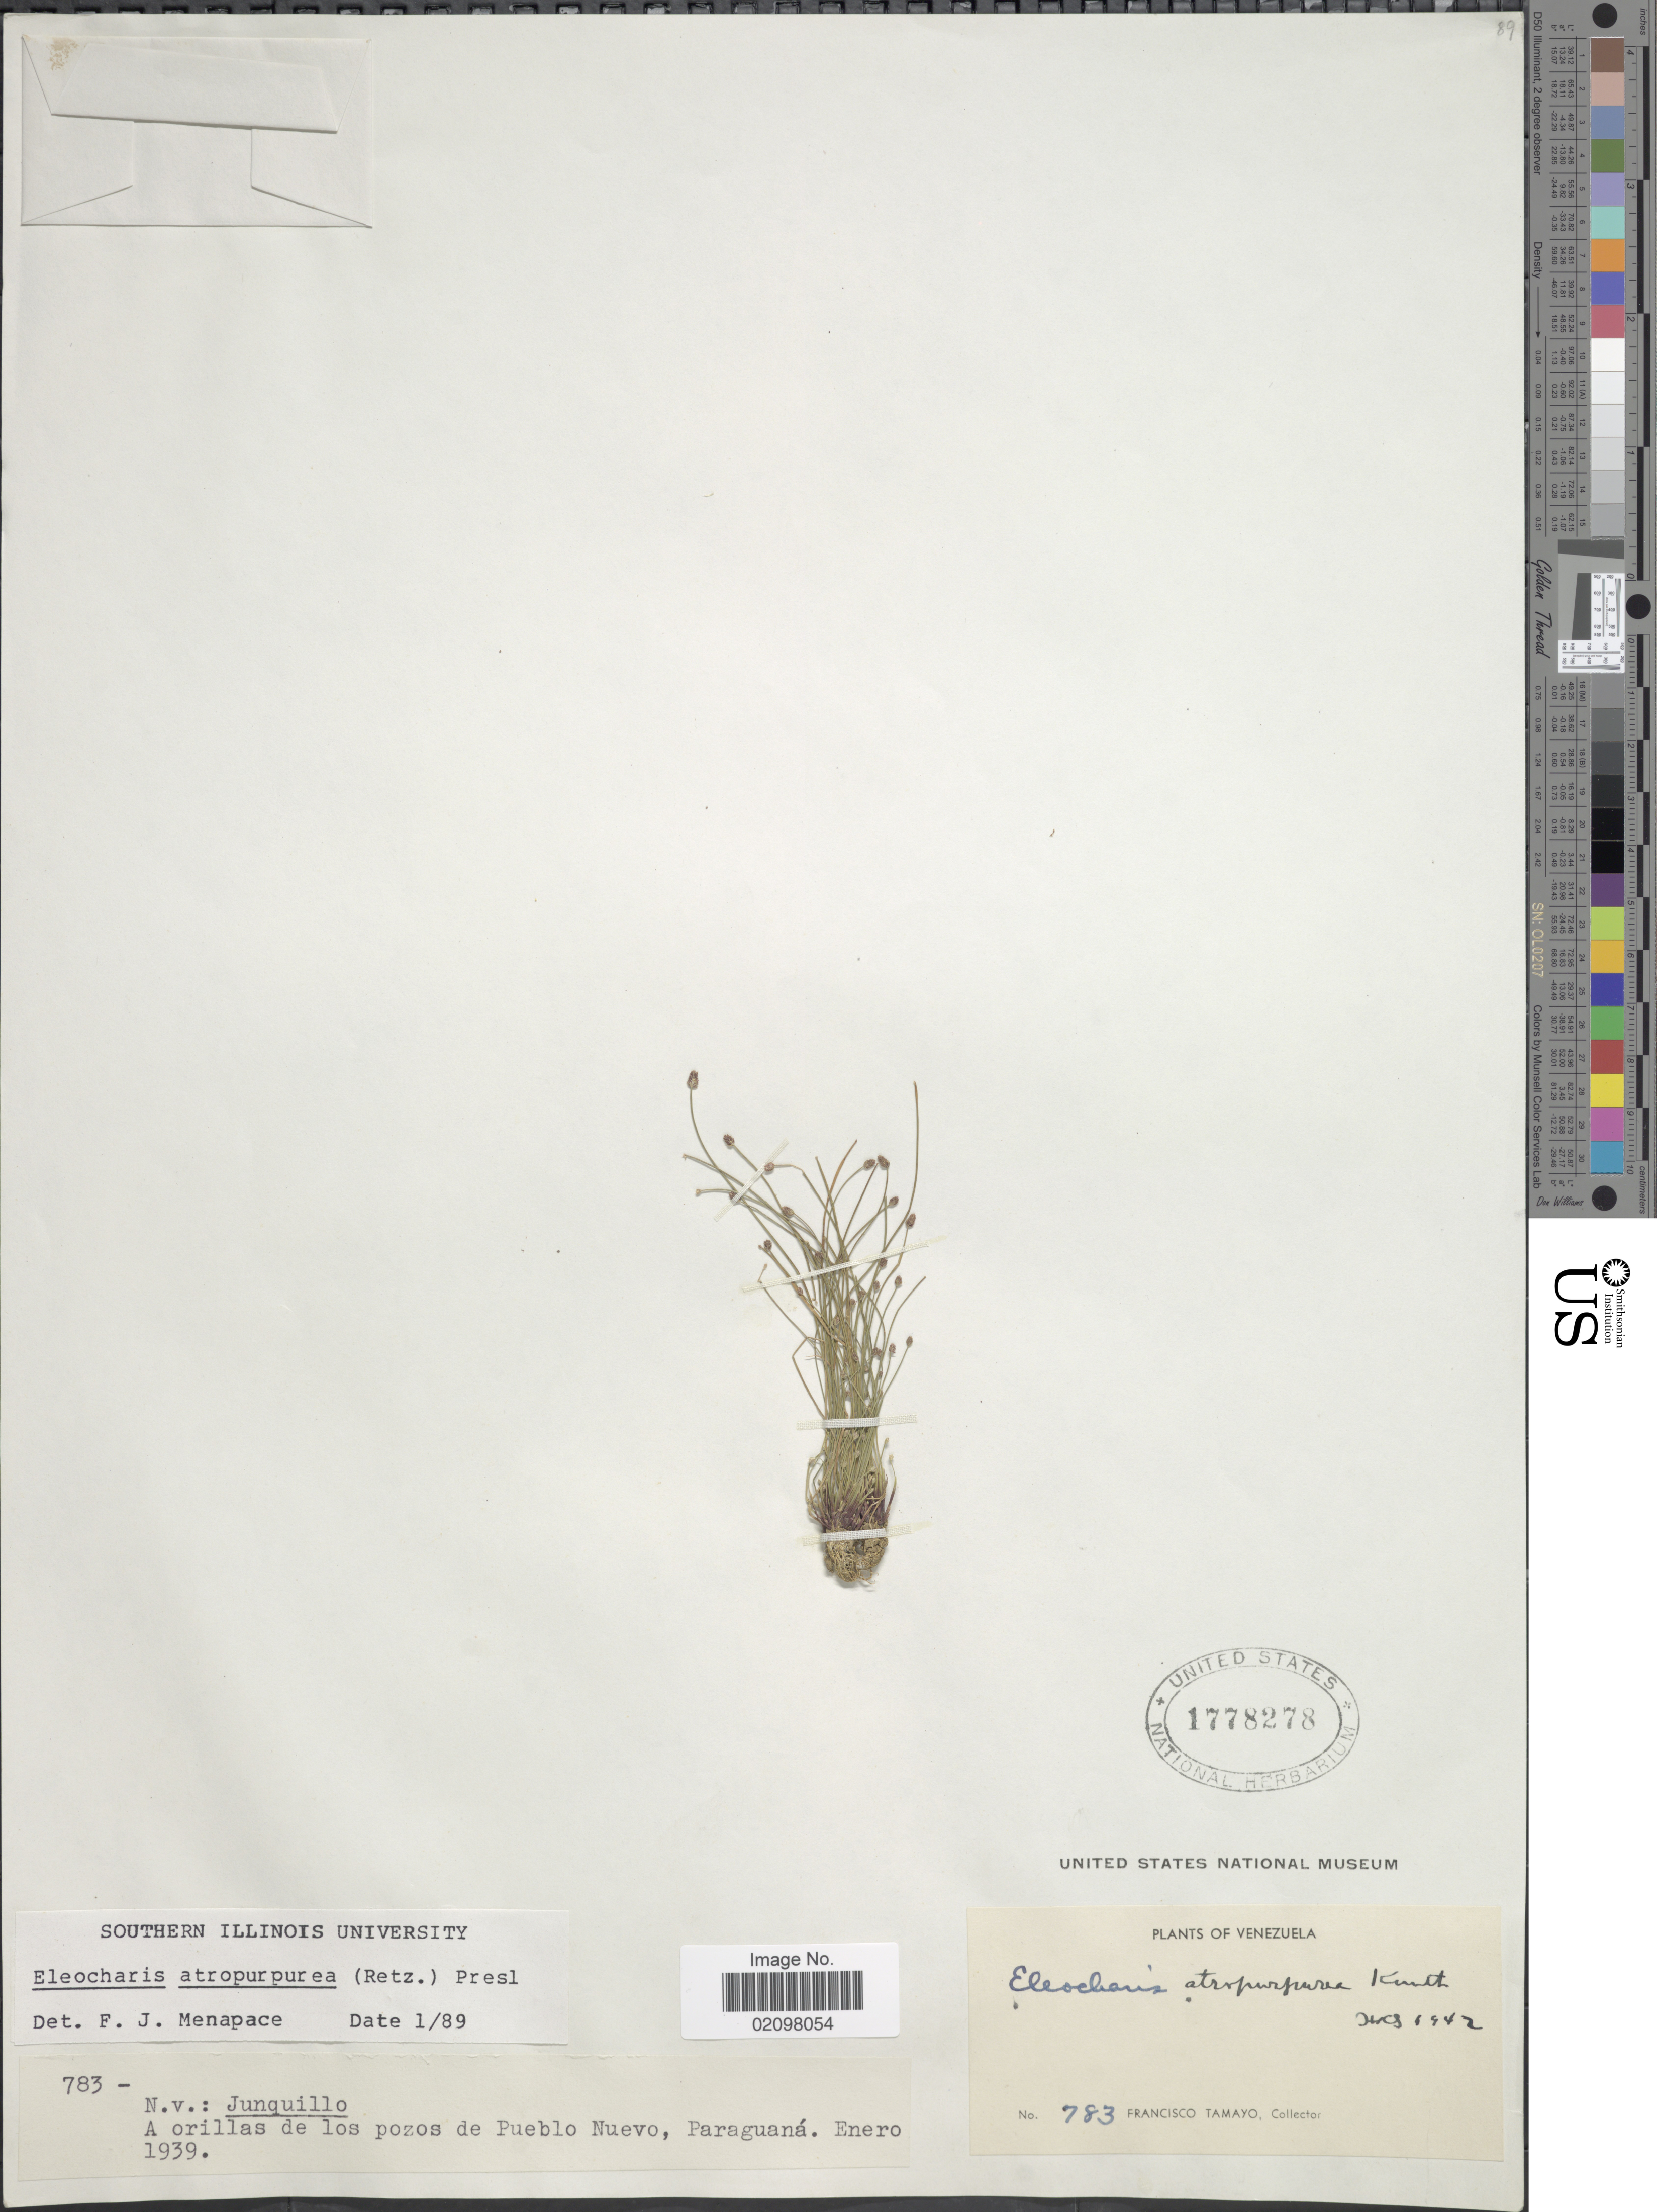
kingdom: Plantae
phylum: Tracheophyta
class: Liliopsida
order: Poales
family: Cyperaceae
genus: Eleocharis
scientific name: Eleocharis atropurpurea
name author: (Retz.) J. Presl & C. Presl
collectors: F. Tamayo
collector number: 783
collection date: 1939-01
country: Venezuela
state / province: Falcón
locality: A orillas de los pozos de Pueblo Nuevo, Paraguaná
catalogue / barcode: US 1778278